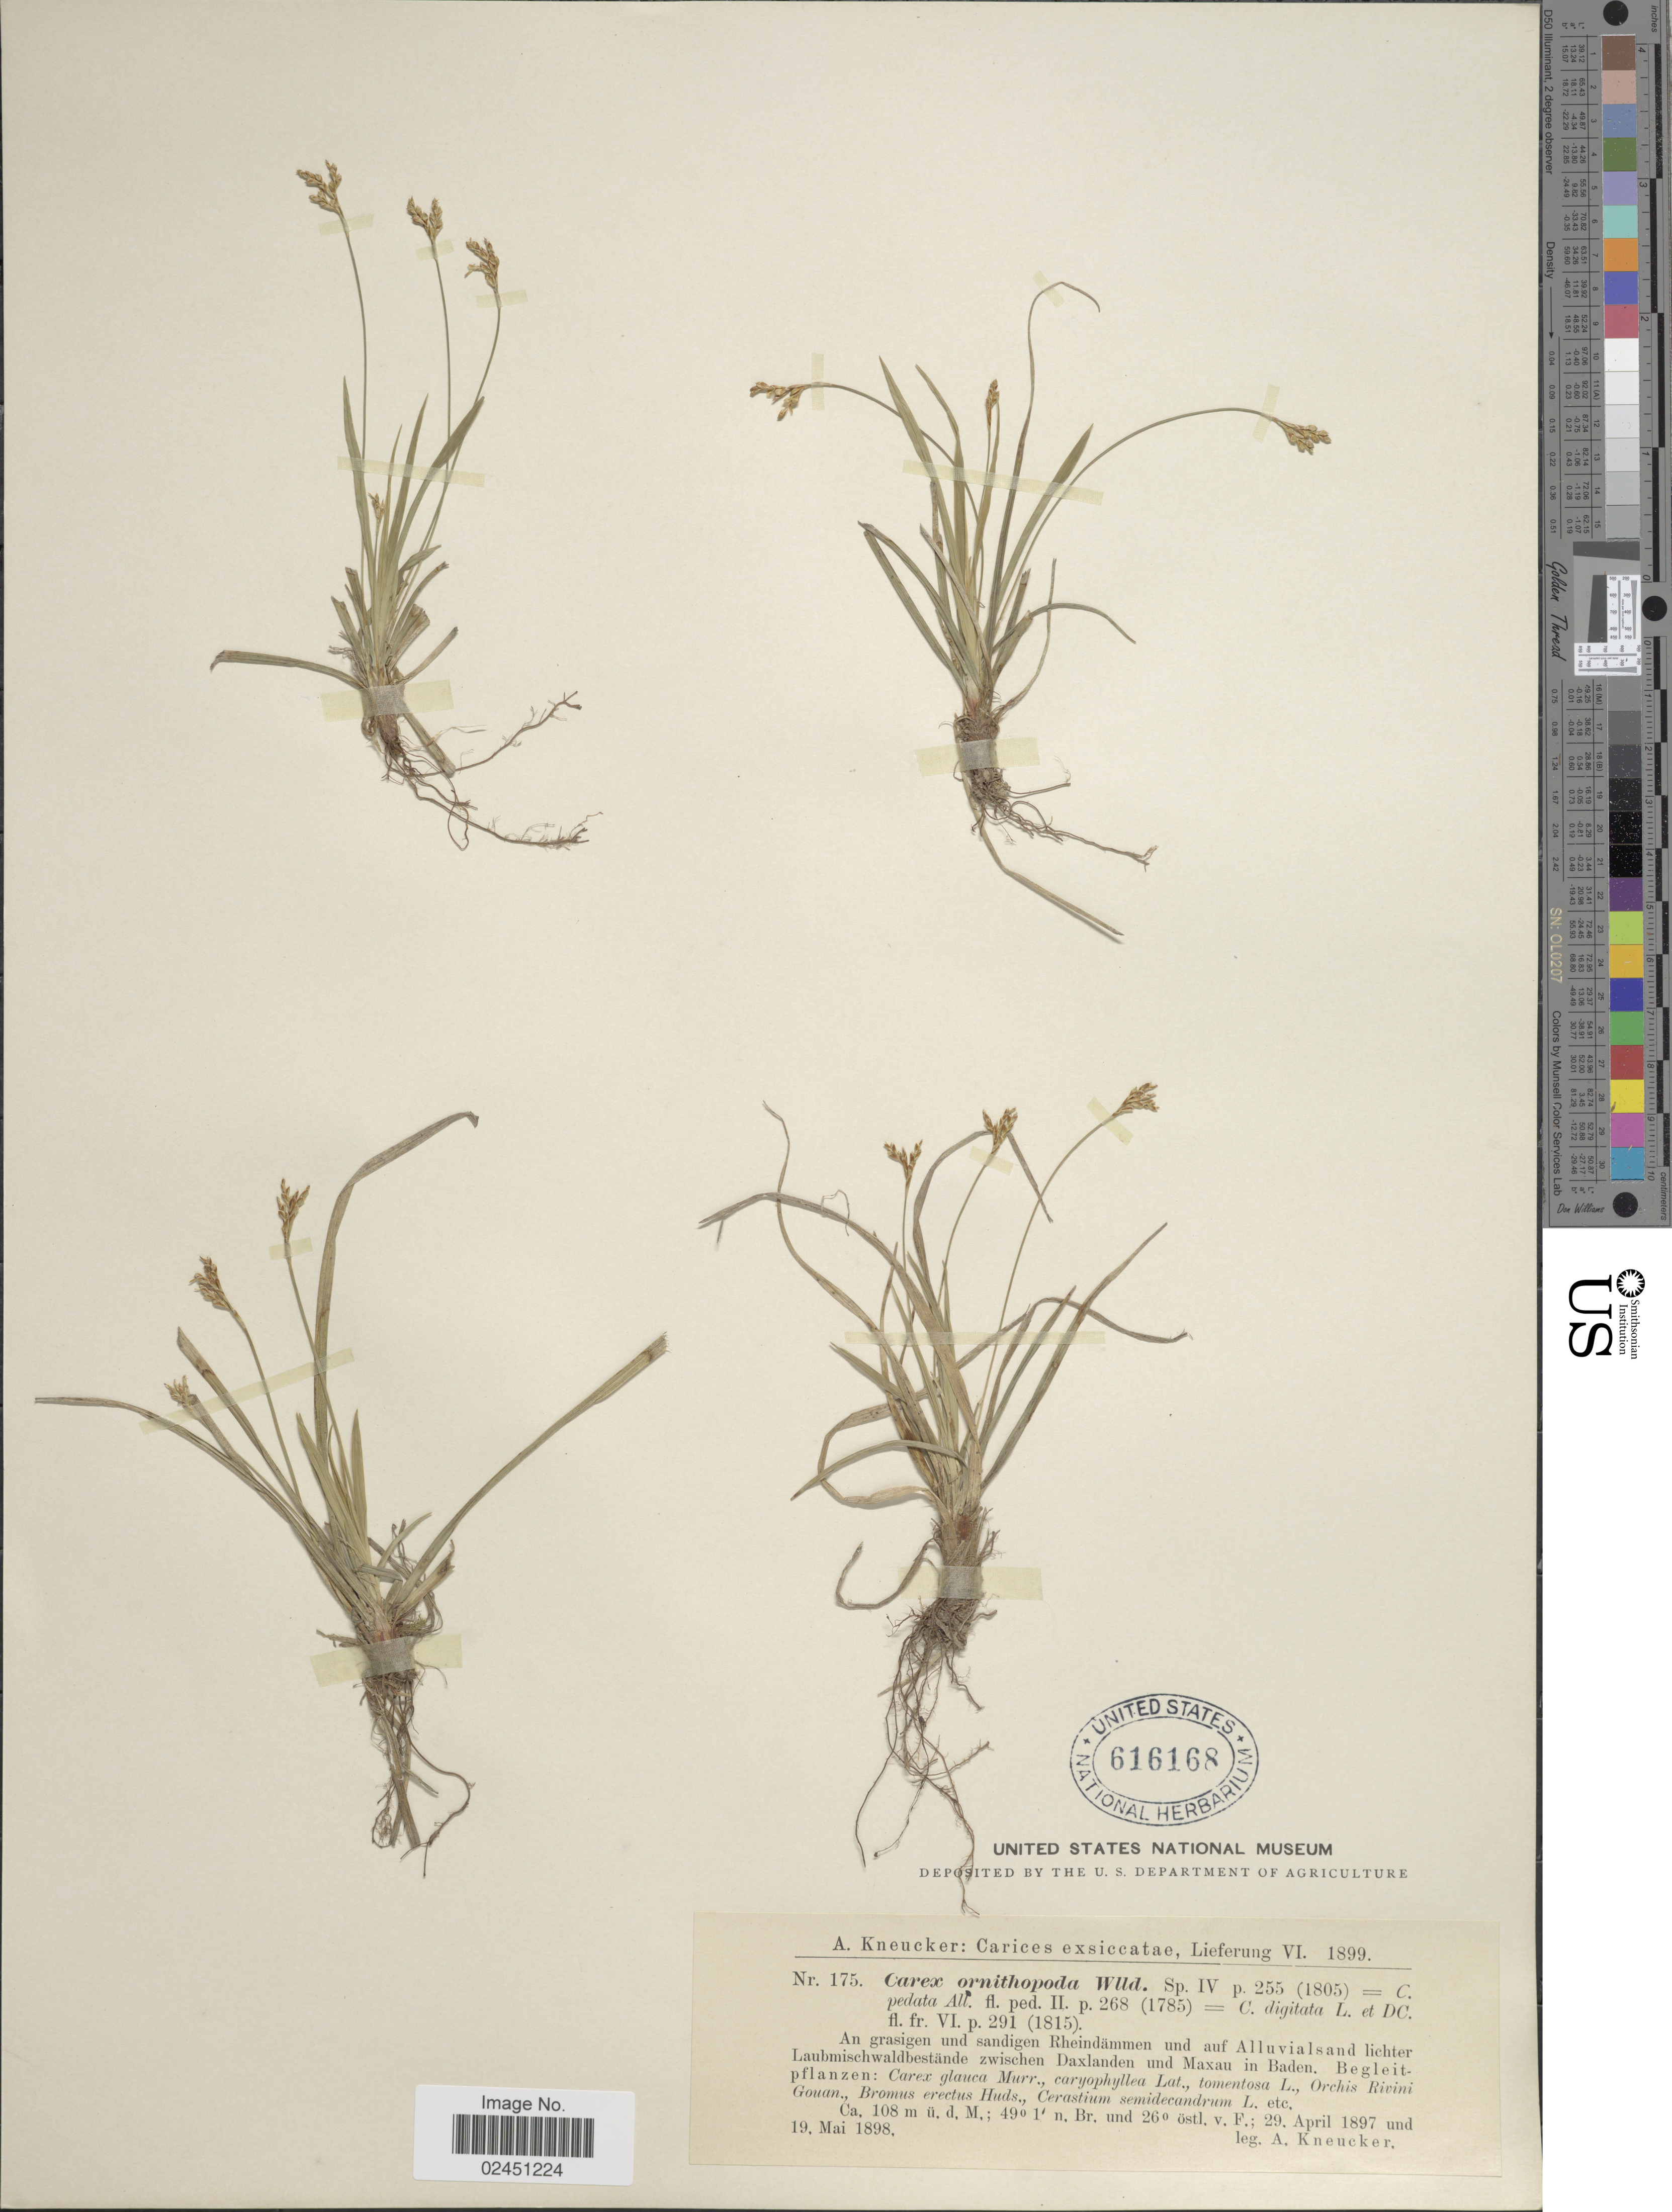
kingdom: Plantae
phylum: Tracheophyta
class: Liliopsida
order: Poales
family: Cyperaceae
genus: Carex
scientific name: Carex ornithopoda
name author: Willd.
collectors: A. Kneucker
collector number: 175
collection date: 1897-04-29/1898-05-19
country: Germany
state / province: Baden-Württemberg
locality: An grasigen und sandigen Rheindammen und lichter Laubmischwaldbestande zwischen Daxlanden und Maxau in Baden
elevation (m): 108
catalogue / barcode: US 616168